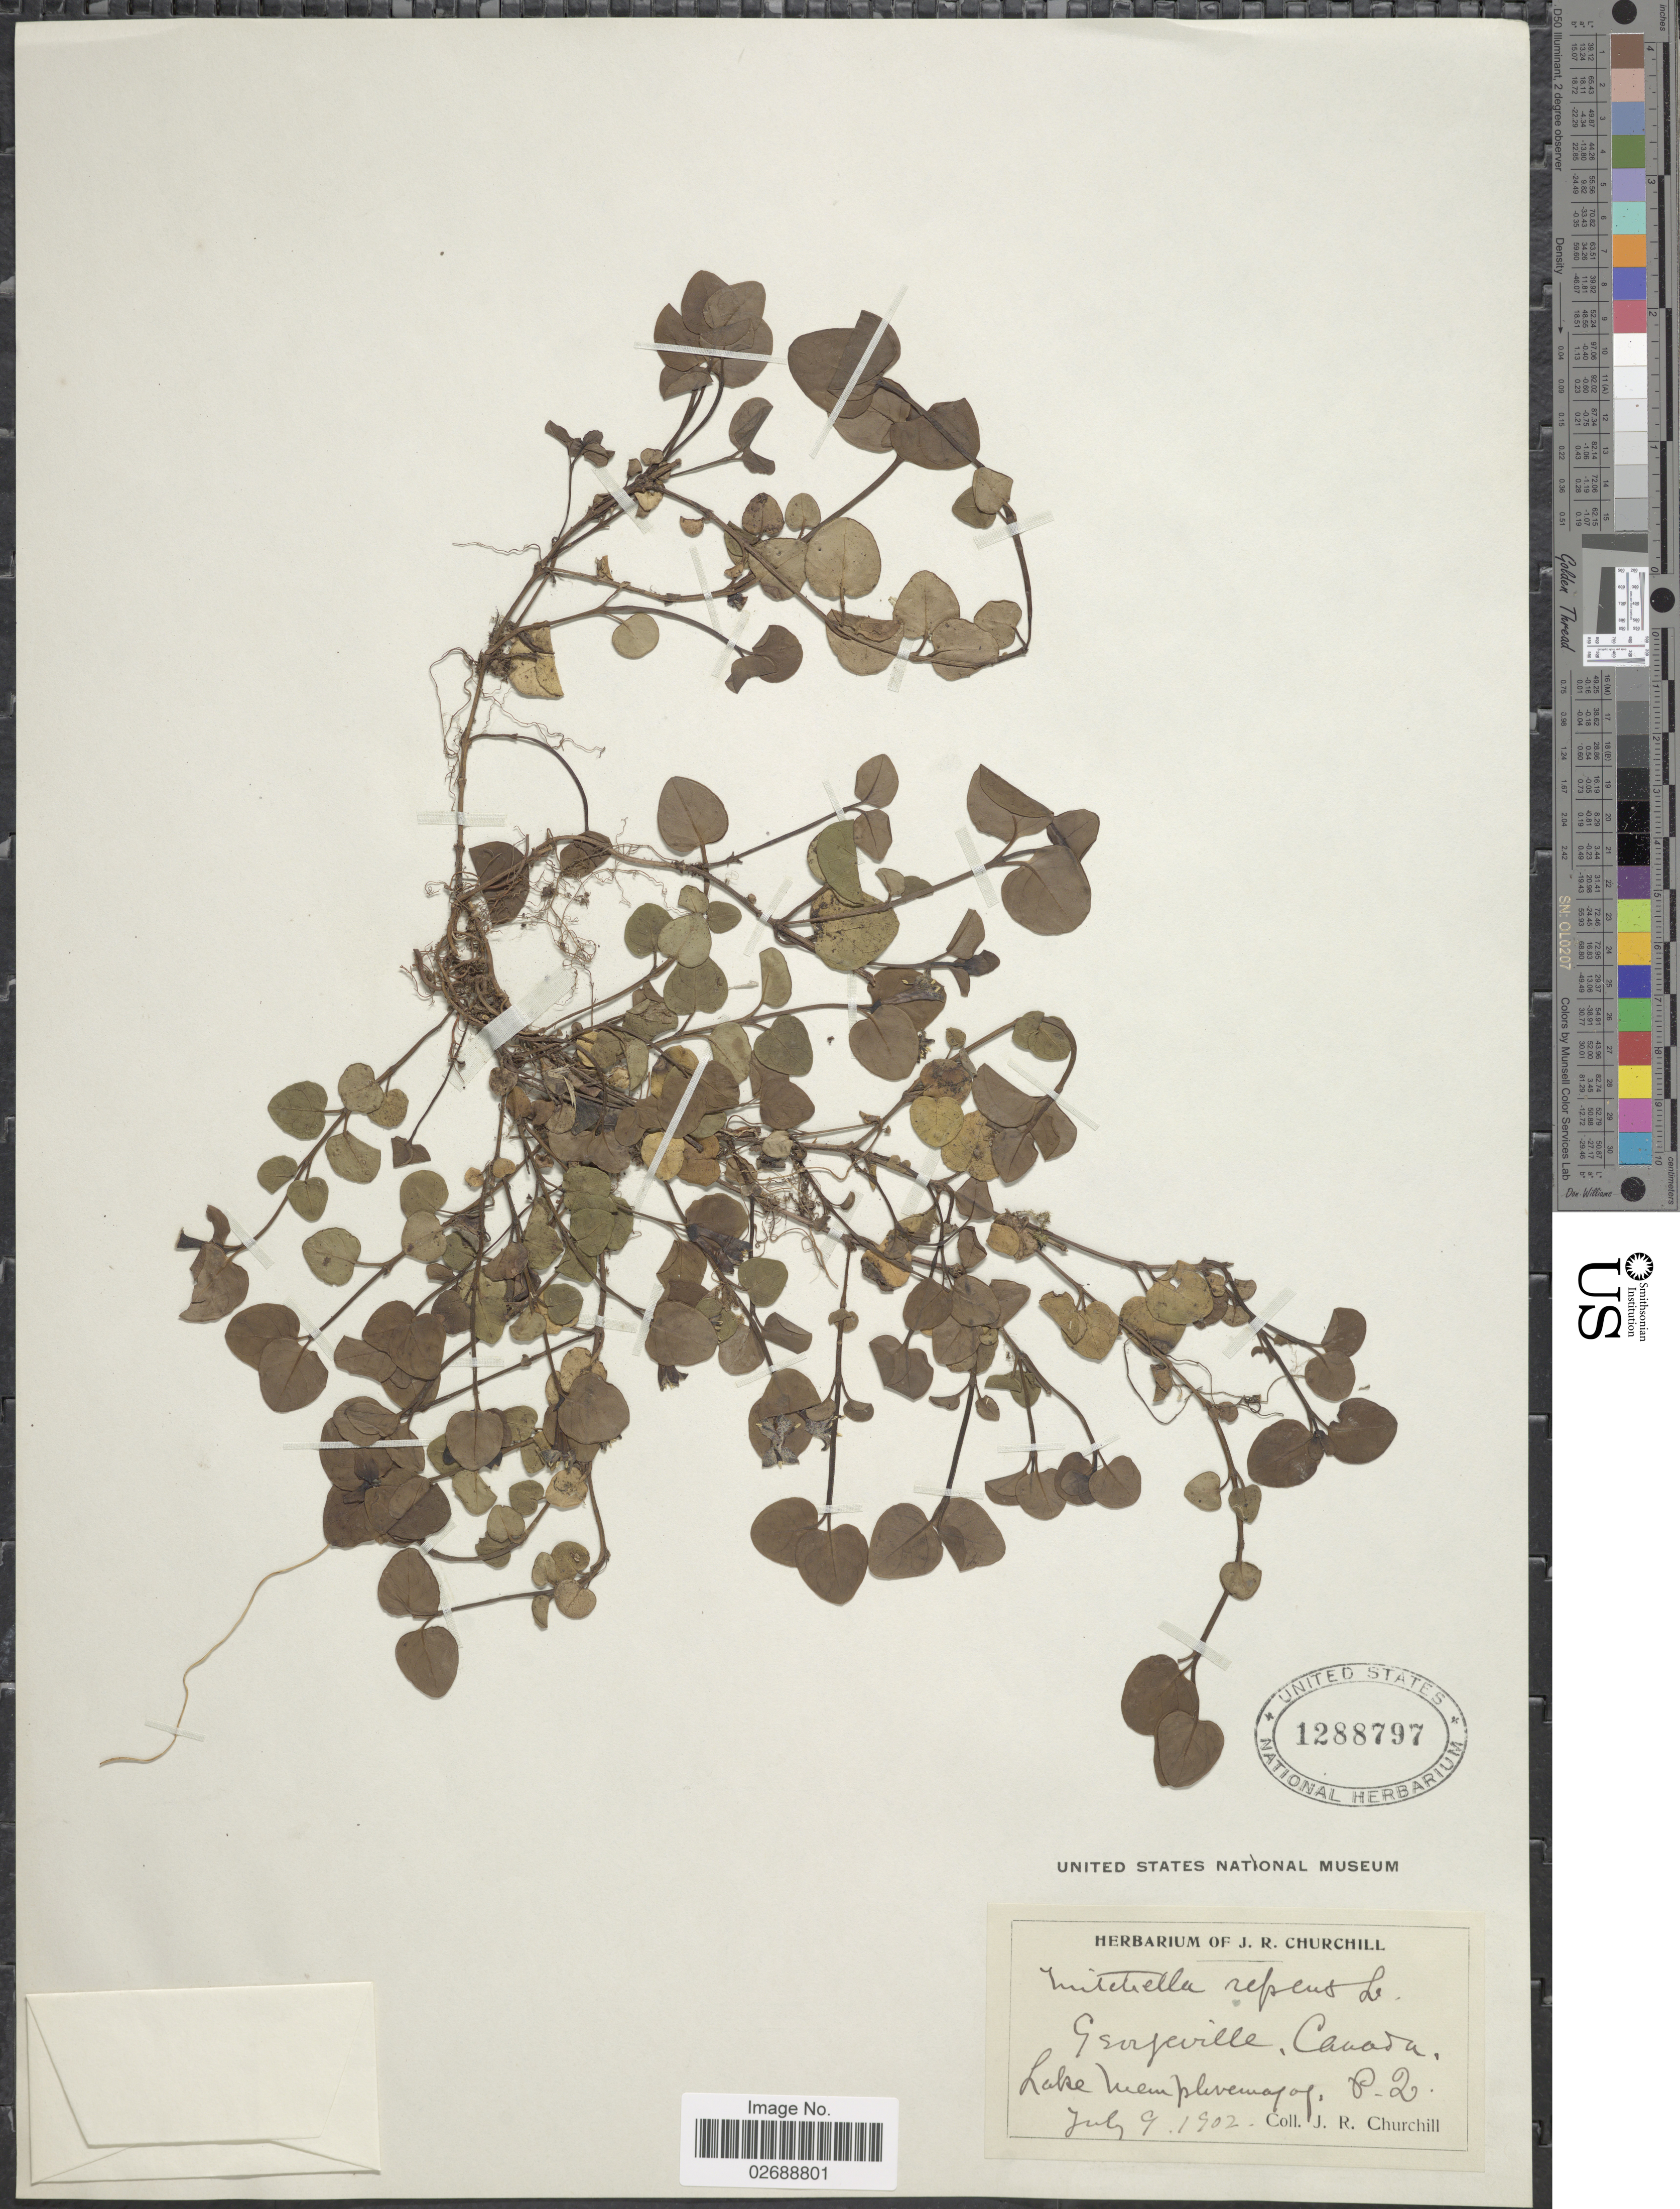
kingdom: Plantae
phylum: Tracheophyta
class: Magnoliopsida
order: Gentianales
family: Rubiaceae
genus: Mitchella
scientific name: Mitchella repens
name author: L.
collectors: J. Churchill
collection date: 1902-07-09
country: Canada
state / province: Prince Edward Island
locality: Georgeville, Lake Memphremagog P. Q.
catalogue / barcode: US 1288797